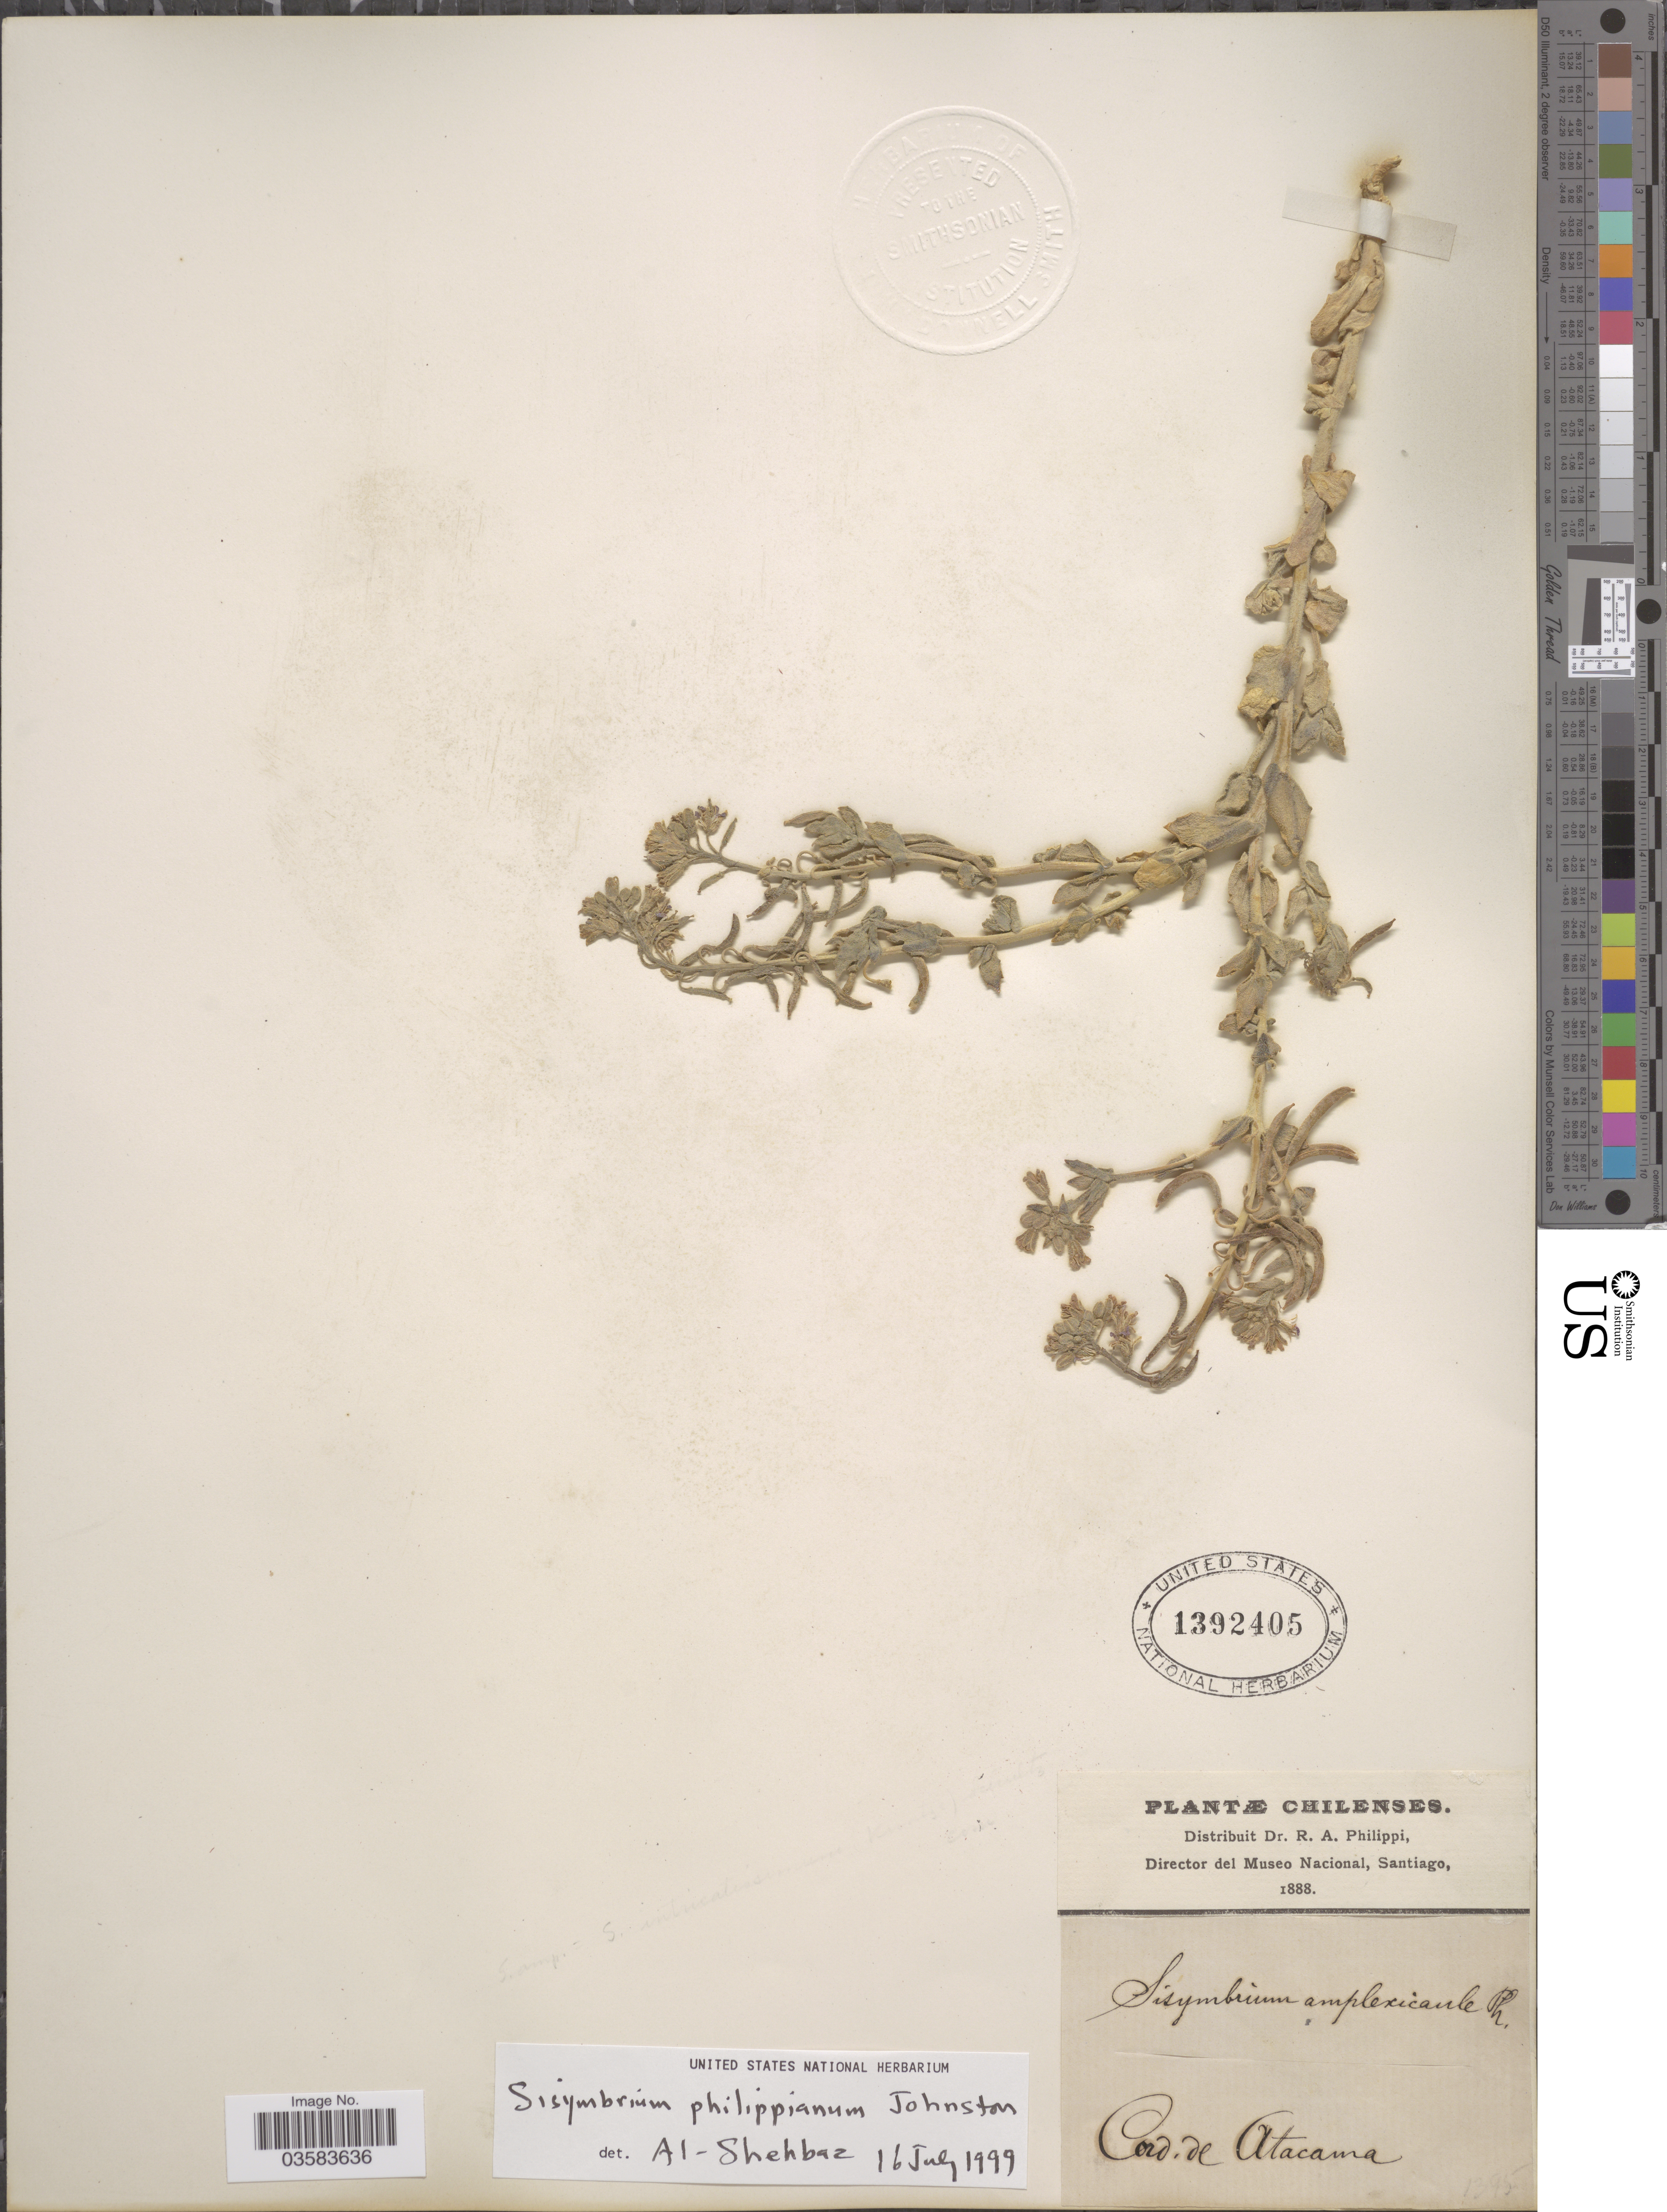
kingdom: Plantae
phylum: Tracheophyta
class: Magnoliopsida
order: Brassicales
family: Brassicaceae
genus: Neuontobotrys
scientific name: Neuontobotrys tarapacana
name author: (Phil.) Al-Shehbaz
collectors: ex. herb. R.A. Philippi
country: Chile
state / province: Atacama (III)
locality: Cord. de Atacama.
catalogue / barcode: US 1392405